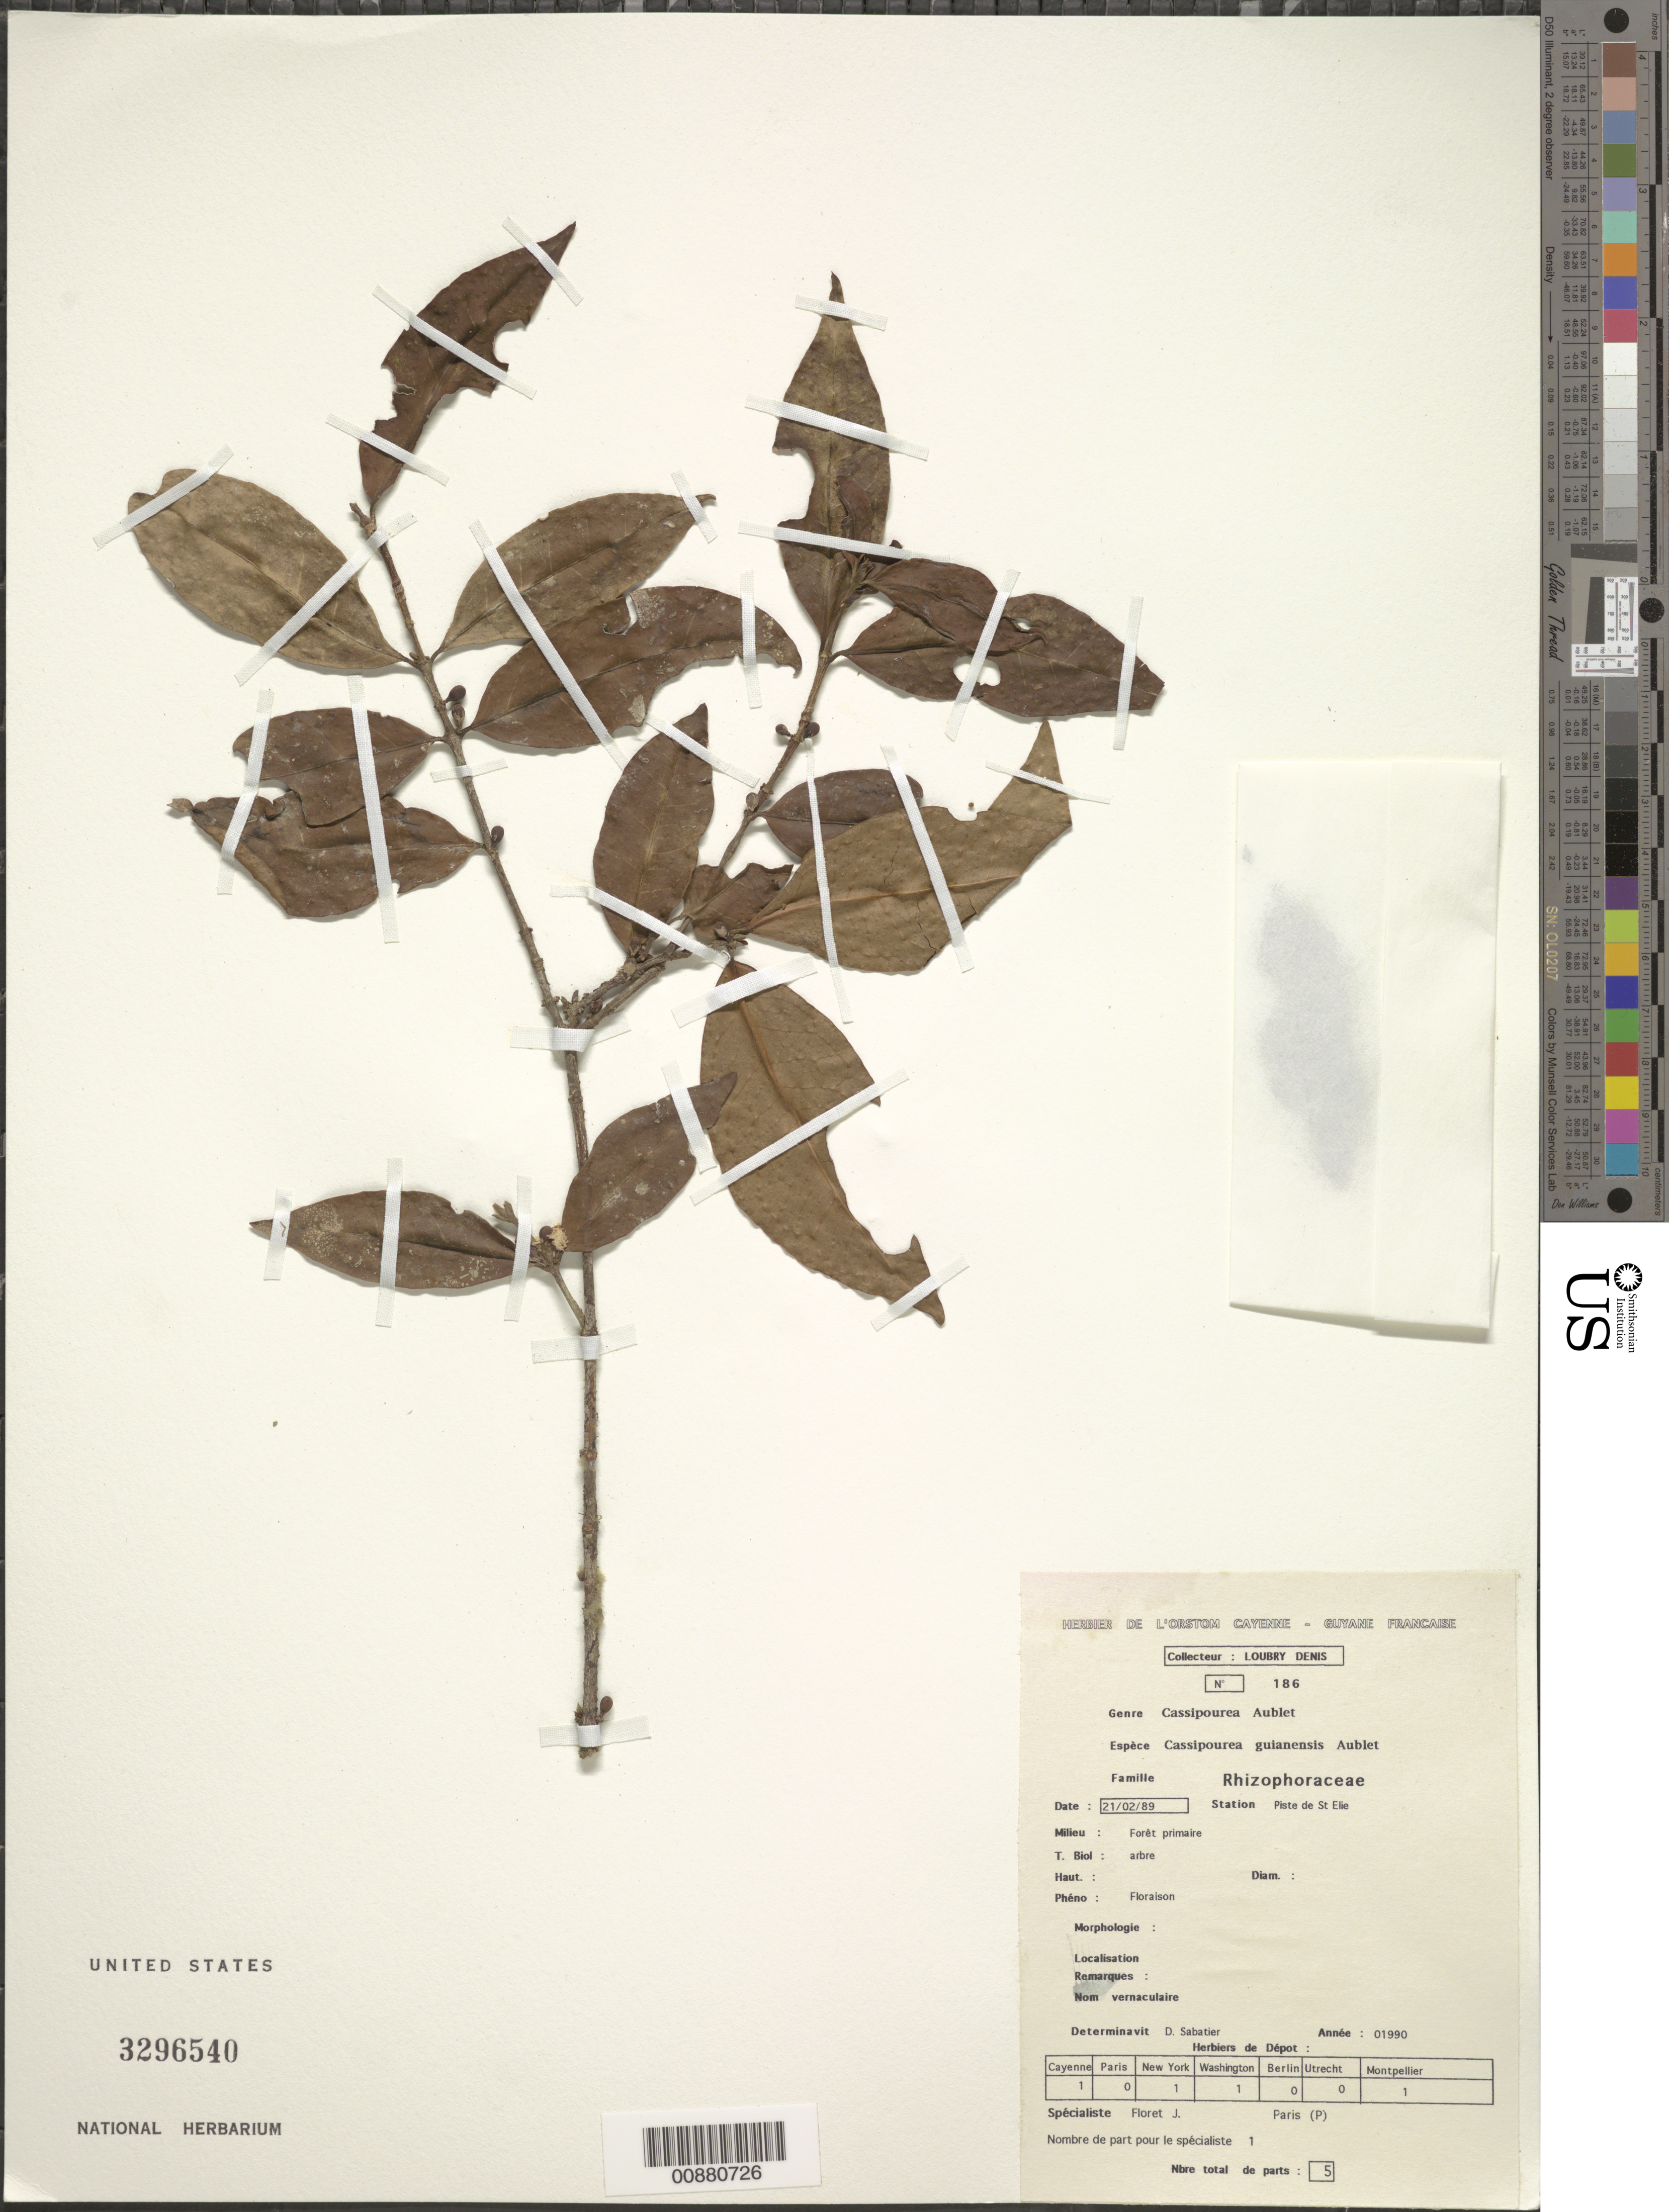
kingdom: Plantae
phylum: Tracheophyta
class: Magnoliopsida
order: Malpighiales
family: Rhizophoraceae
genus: Cassipourea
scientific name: Cassipourea guianensis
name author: Aubl.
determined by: Sabatier, D.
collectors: D. Loubry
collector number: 186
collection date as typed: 21-Feb-89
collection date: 1989-02-21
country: French Guiana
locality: Piste de Saint-Élie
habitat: Primary forest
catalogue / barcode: US 3296540